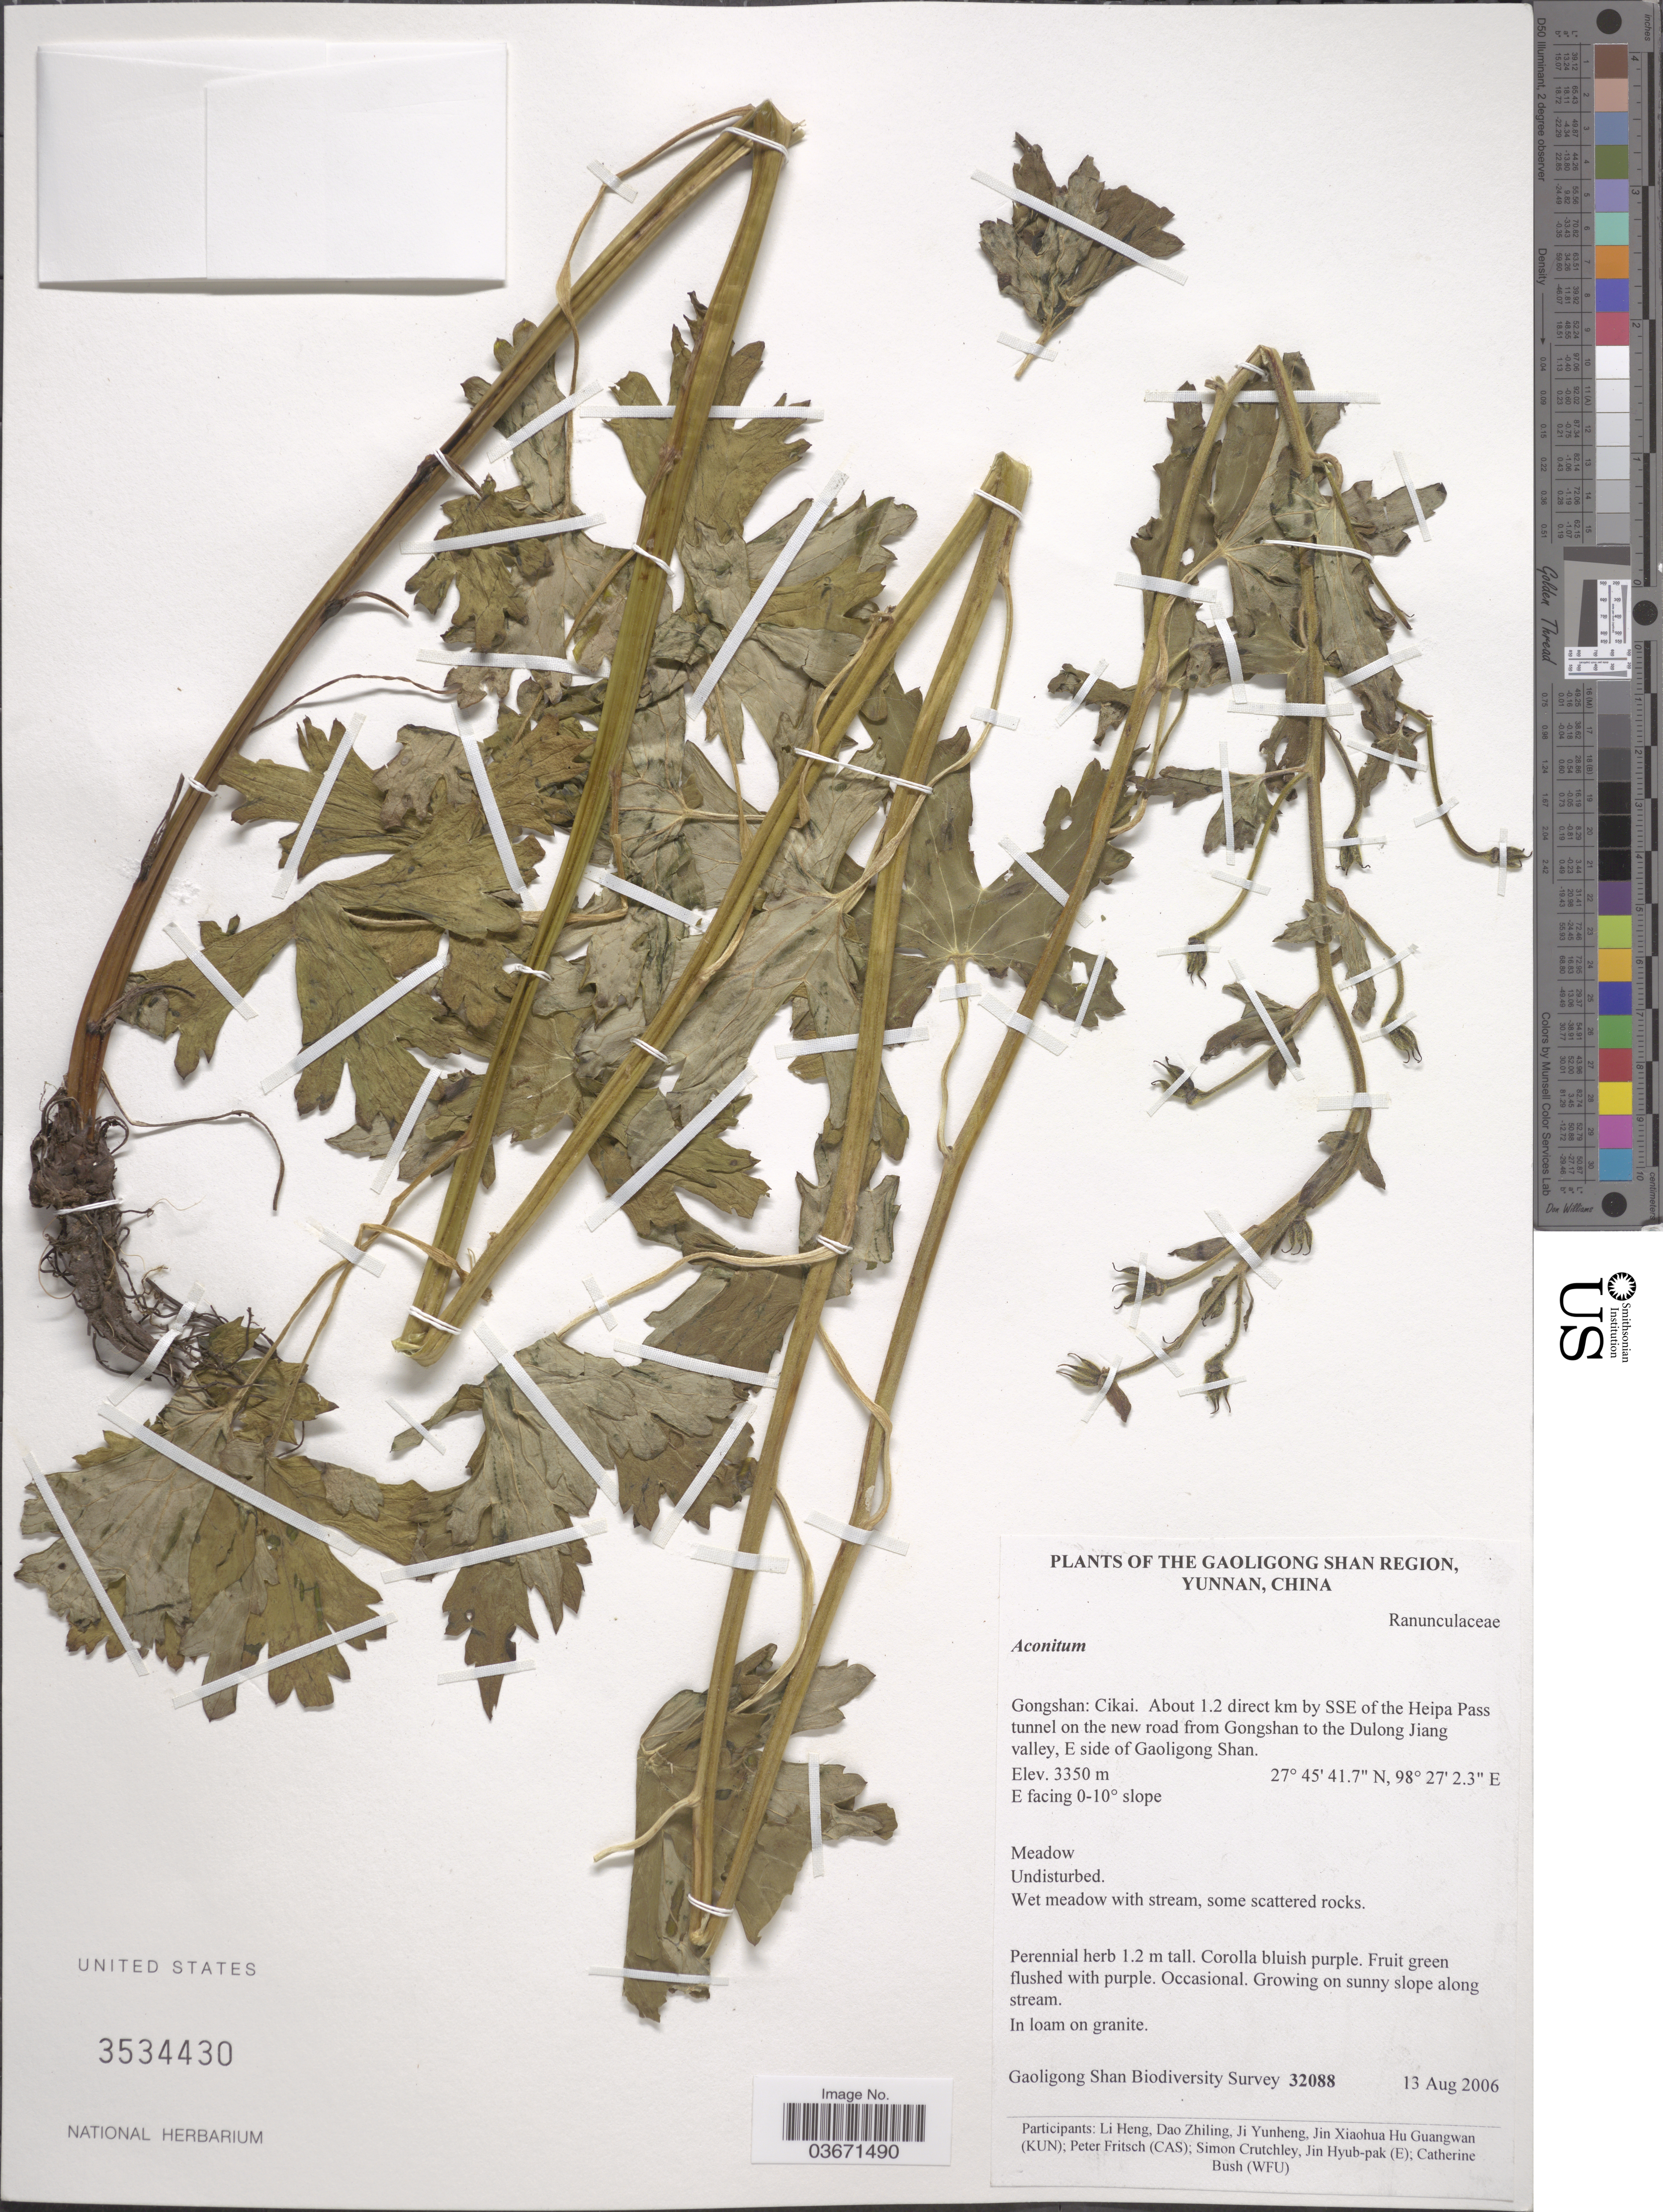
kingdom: Plantae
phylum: Tracheophyta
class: Magnoliopsida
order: Ranunculales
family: Ranunculaceae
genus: Aconitum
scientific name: Aconitum sp.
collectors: Gaoligong Shan Biodiversity Survey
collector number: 32088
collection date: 2006-08-13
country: China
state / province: Yunnan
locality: The Gaoligong Shan Region. Gonshan: Cikai. About 1.2 direct km by SSE of the Heipa Pass tunnel on the new road from Gongshan to the Dulong Jiang valley, E side of Gaoligong Shan. E facing 0-10° slope.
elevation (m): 3350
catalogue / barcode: US 3534430